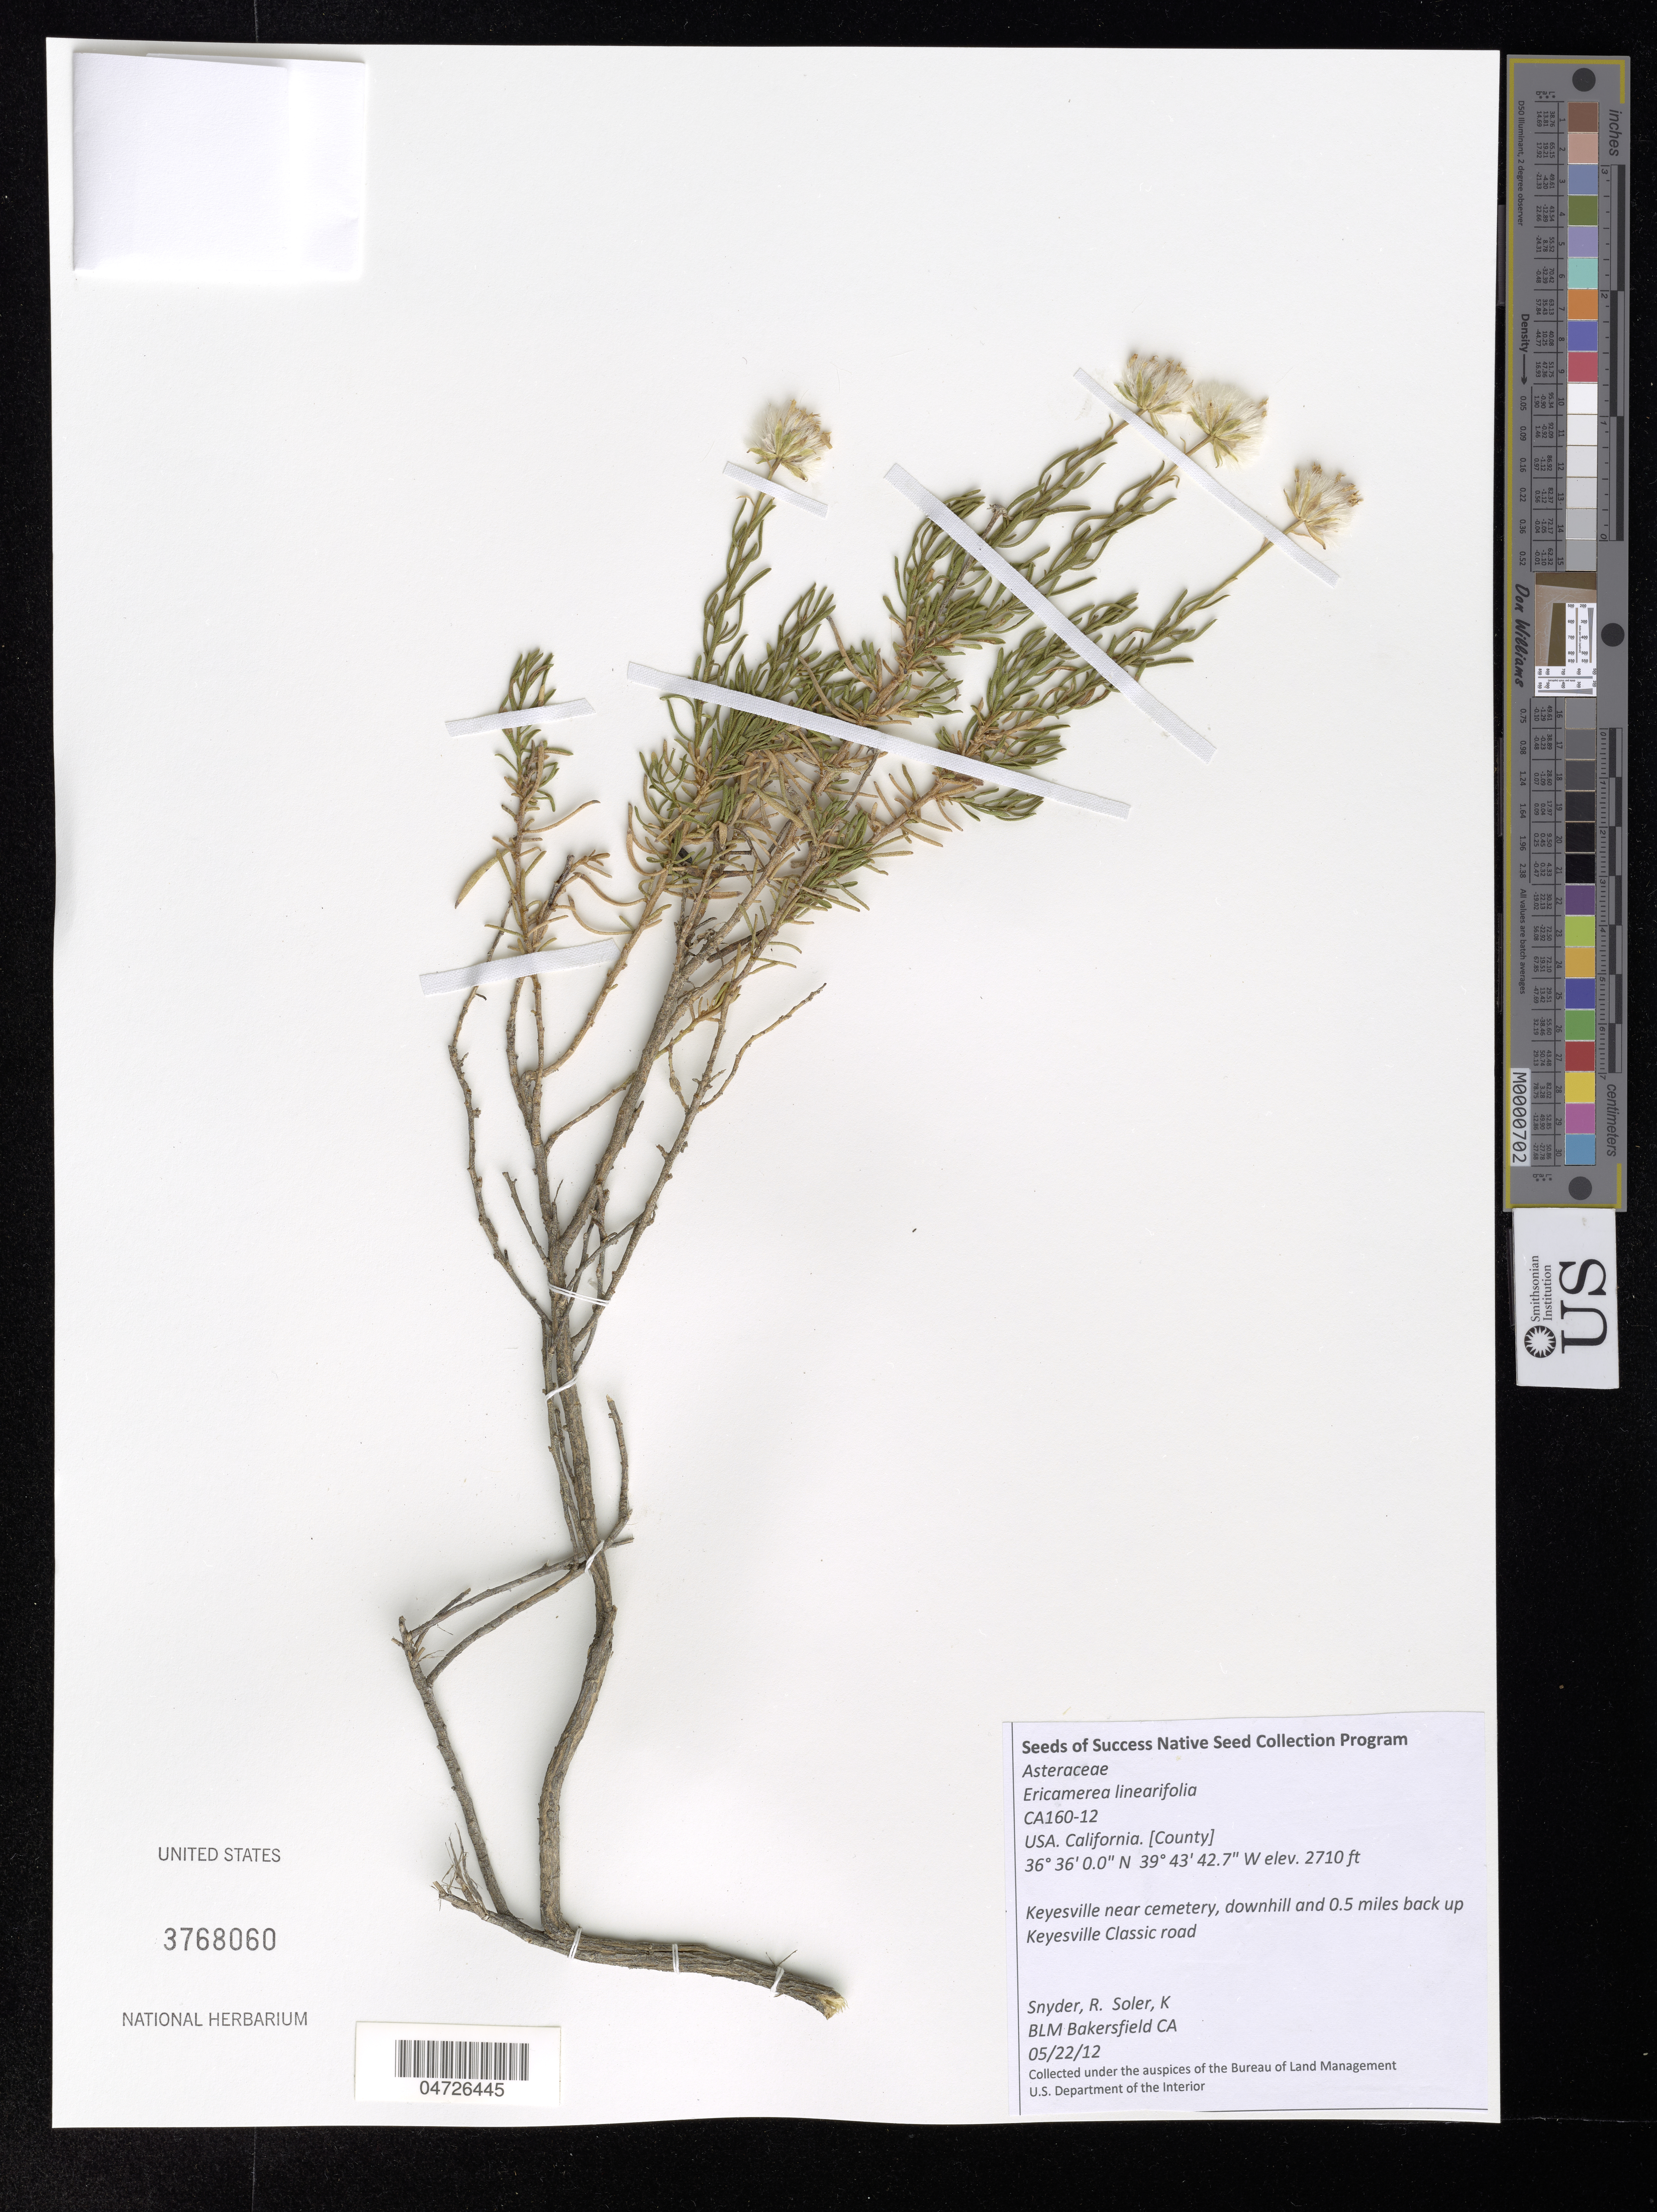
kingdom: Plantae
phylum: Tracheophyta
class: Magnoliopsida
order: Asterales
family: Asteraceae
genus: Ericameria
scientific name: Ericameria linearifolia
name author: (DC.) Urbatsch & Wussow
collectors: R. Snyder & K. Soler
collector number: CA160-12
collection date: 1912-05-22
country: United States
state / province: California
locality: [County]. Keyesville near cemetery, downhill and 0.5 miles back up Keyesville Classical road.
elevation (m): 826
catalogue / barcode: US 3768060